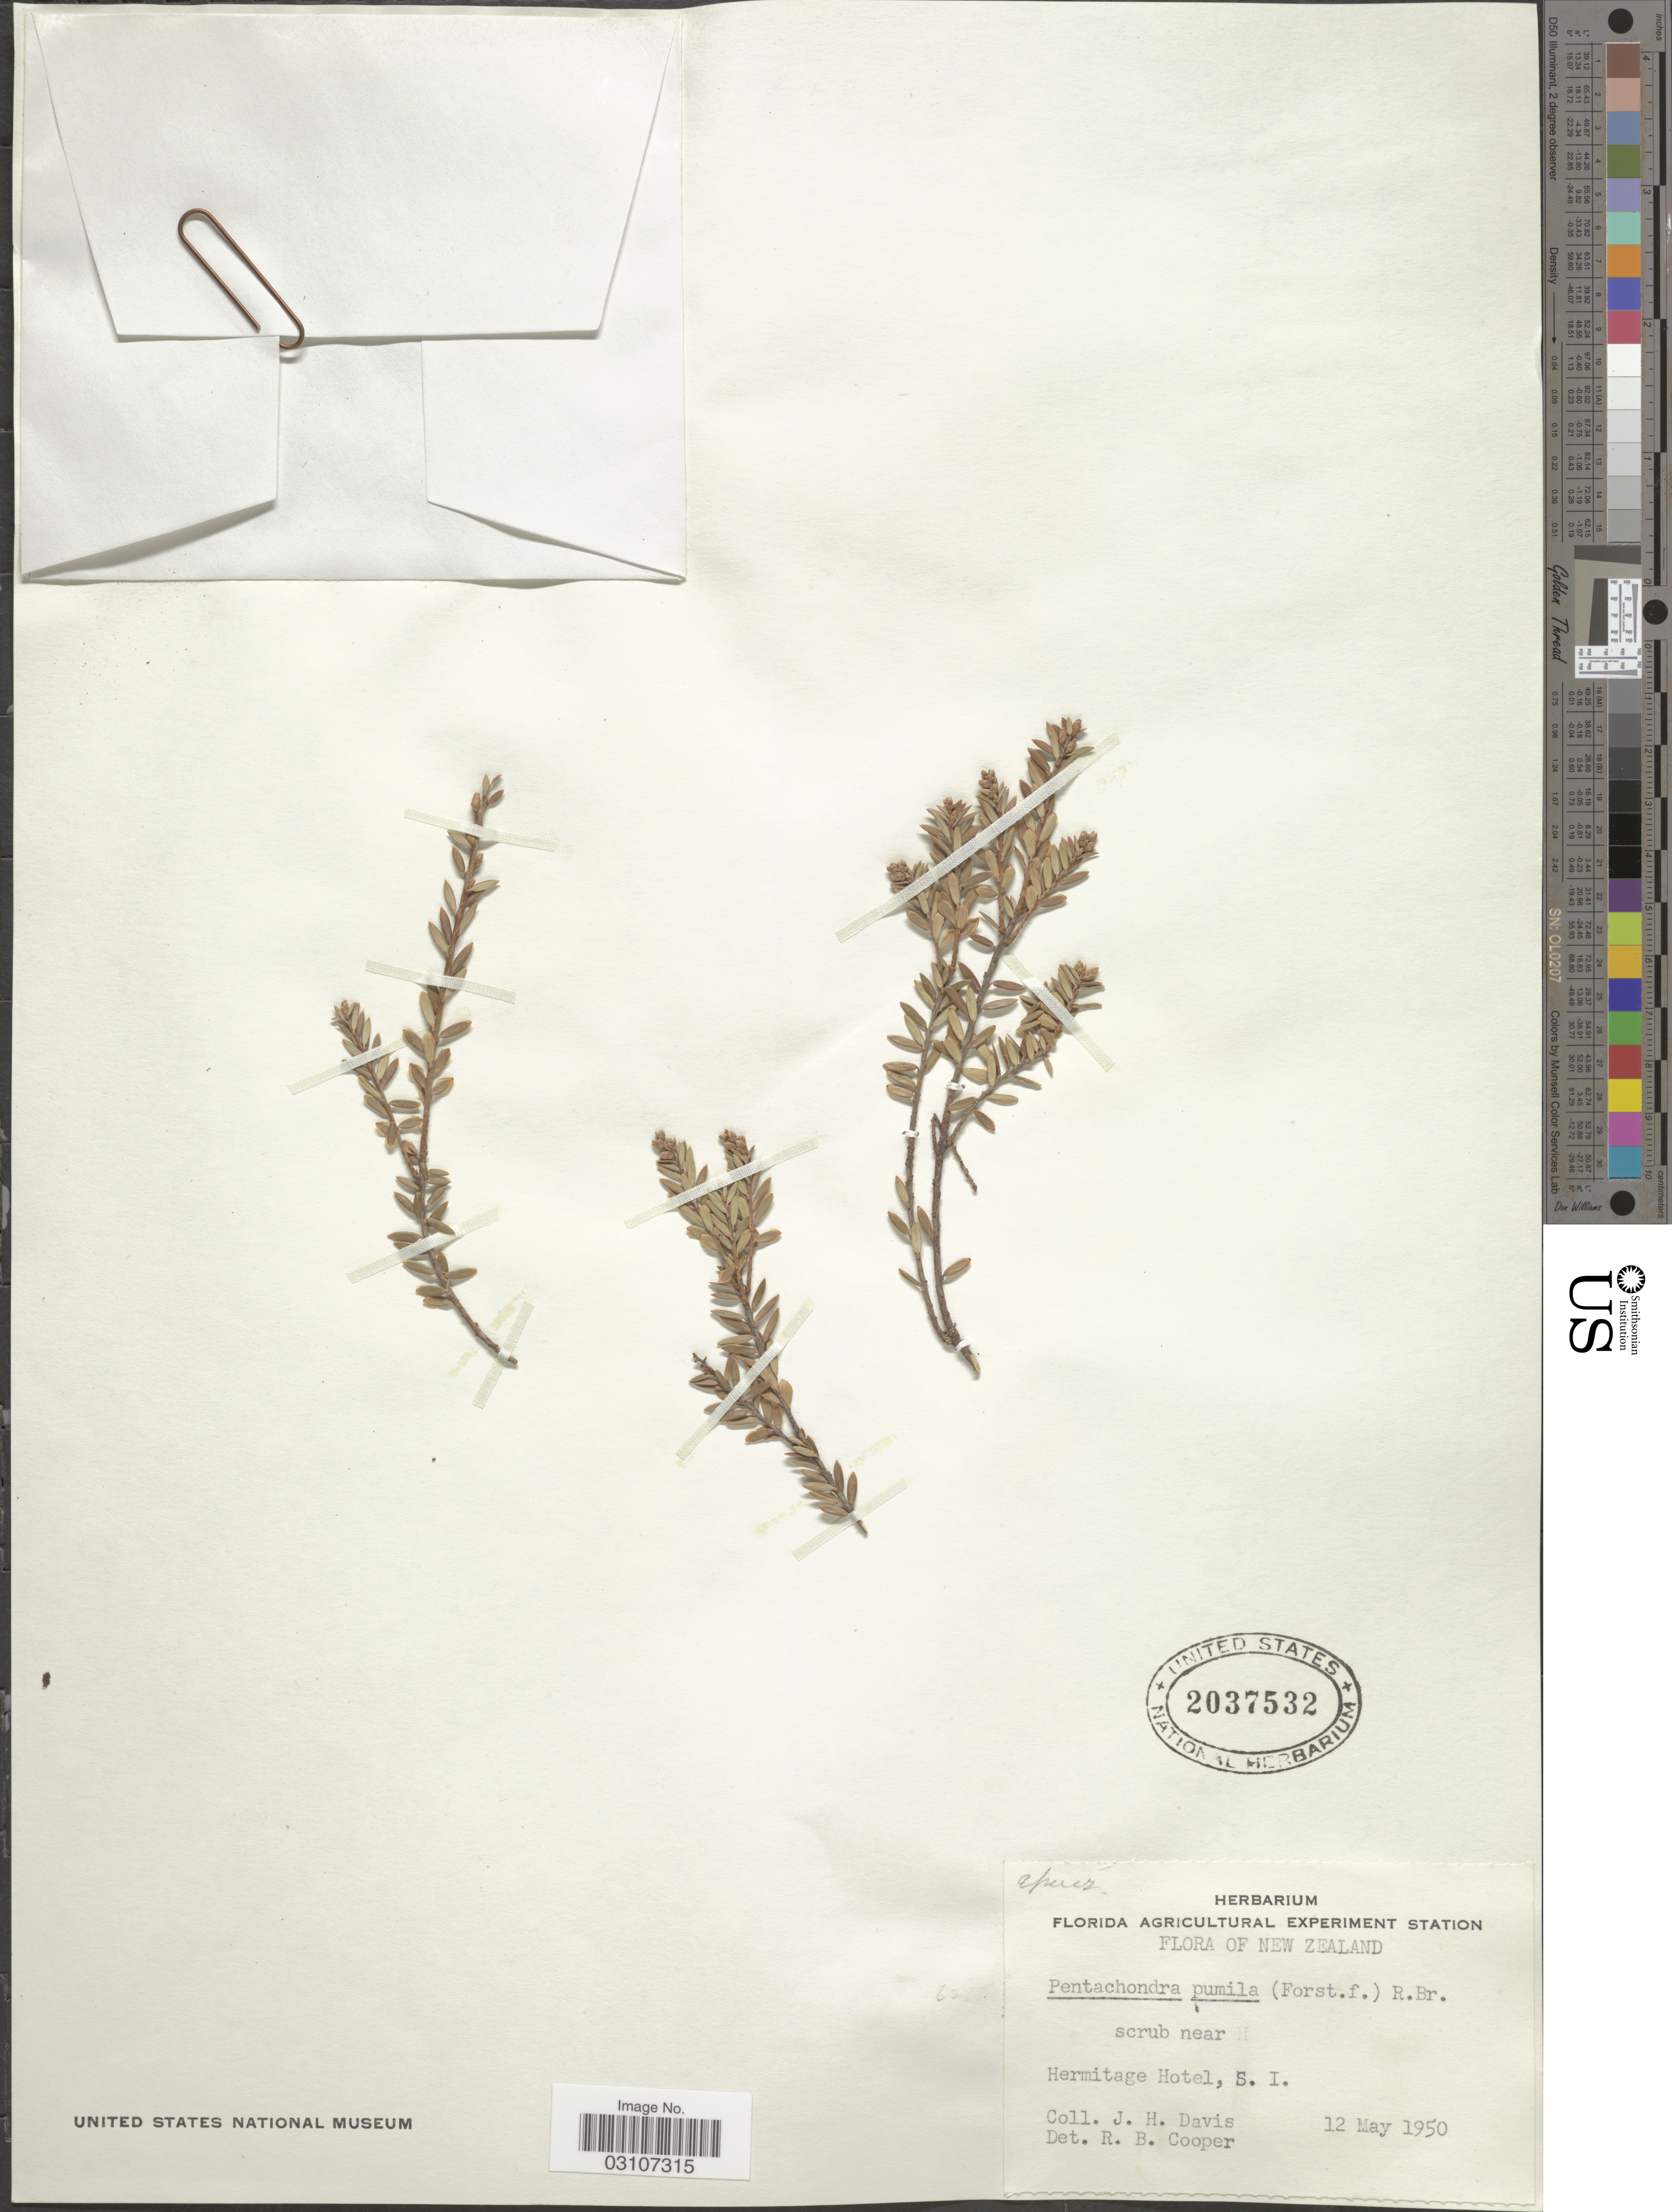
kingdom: Plantae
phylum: Tracheophyta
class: Magnoliopsida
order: Ericales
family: Ericaceae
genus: Pentachondra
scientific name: Pentachondra pumila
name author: (J.R. Forst. & G. Forst.) R. Br.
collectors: J. Davis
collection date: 1950-05-12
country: New Zealand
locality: Hermitage Hotel, S. I.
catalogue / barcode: US 2037532